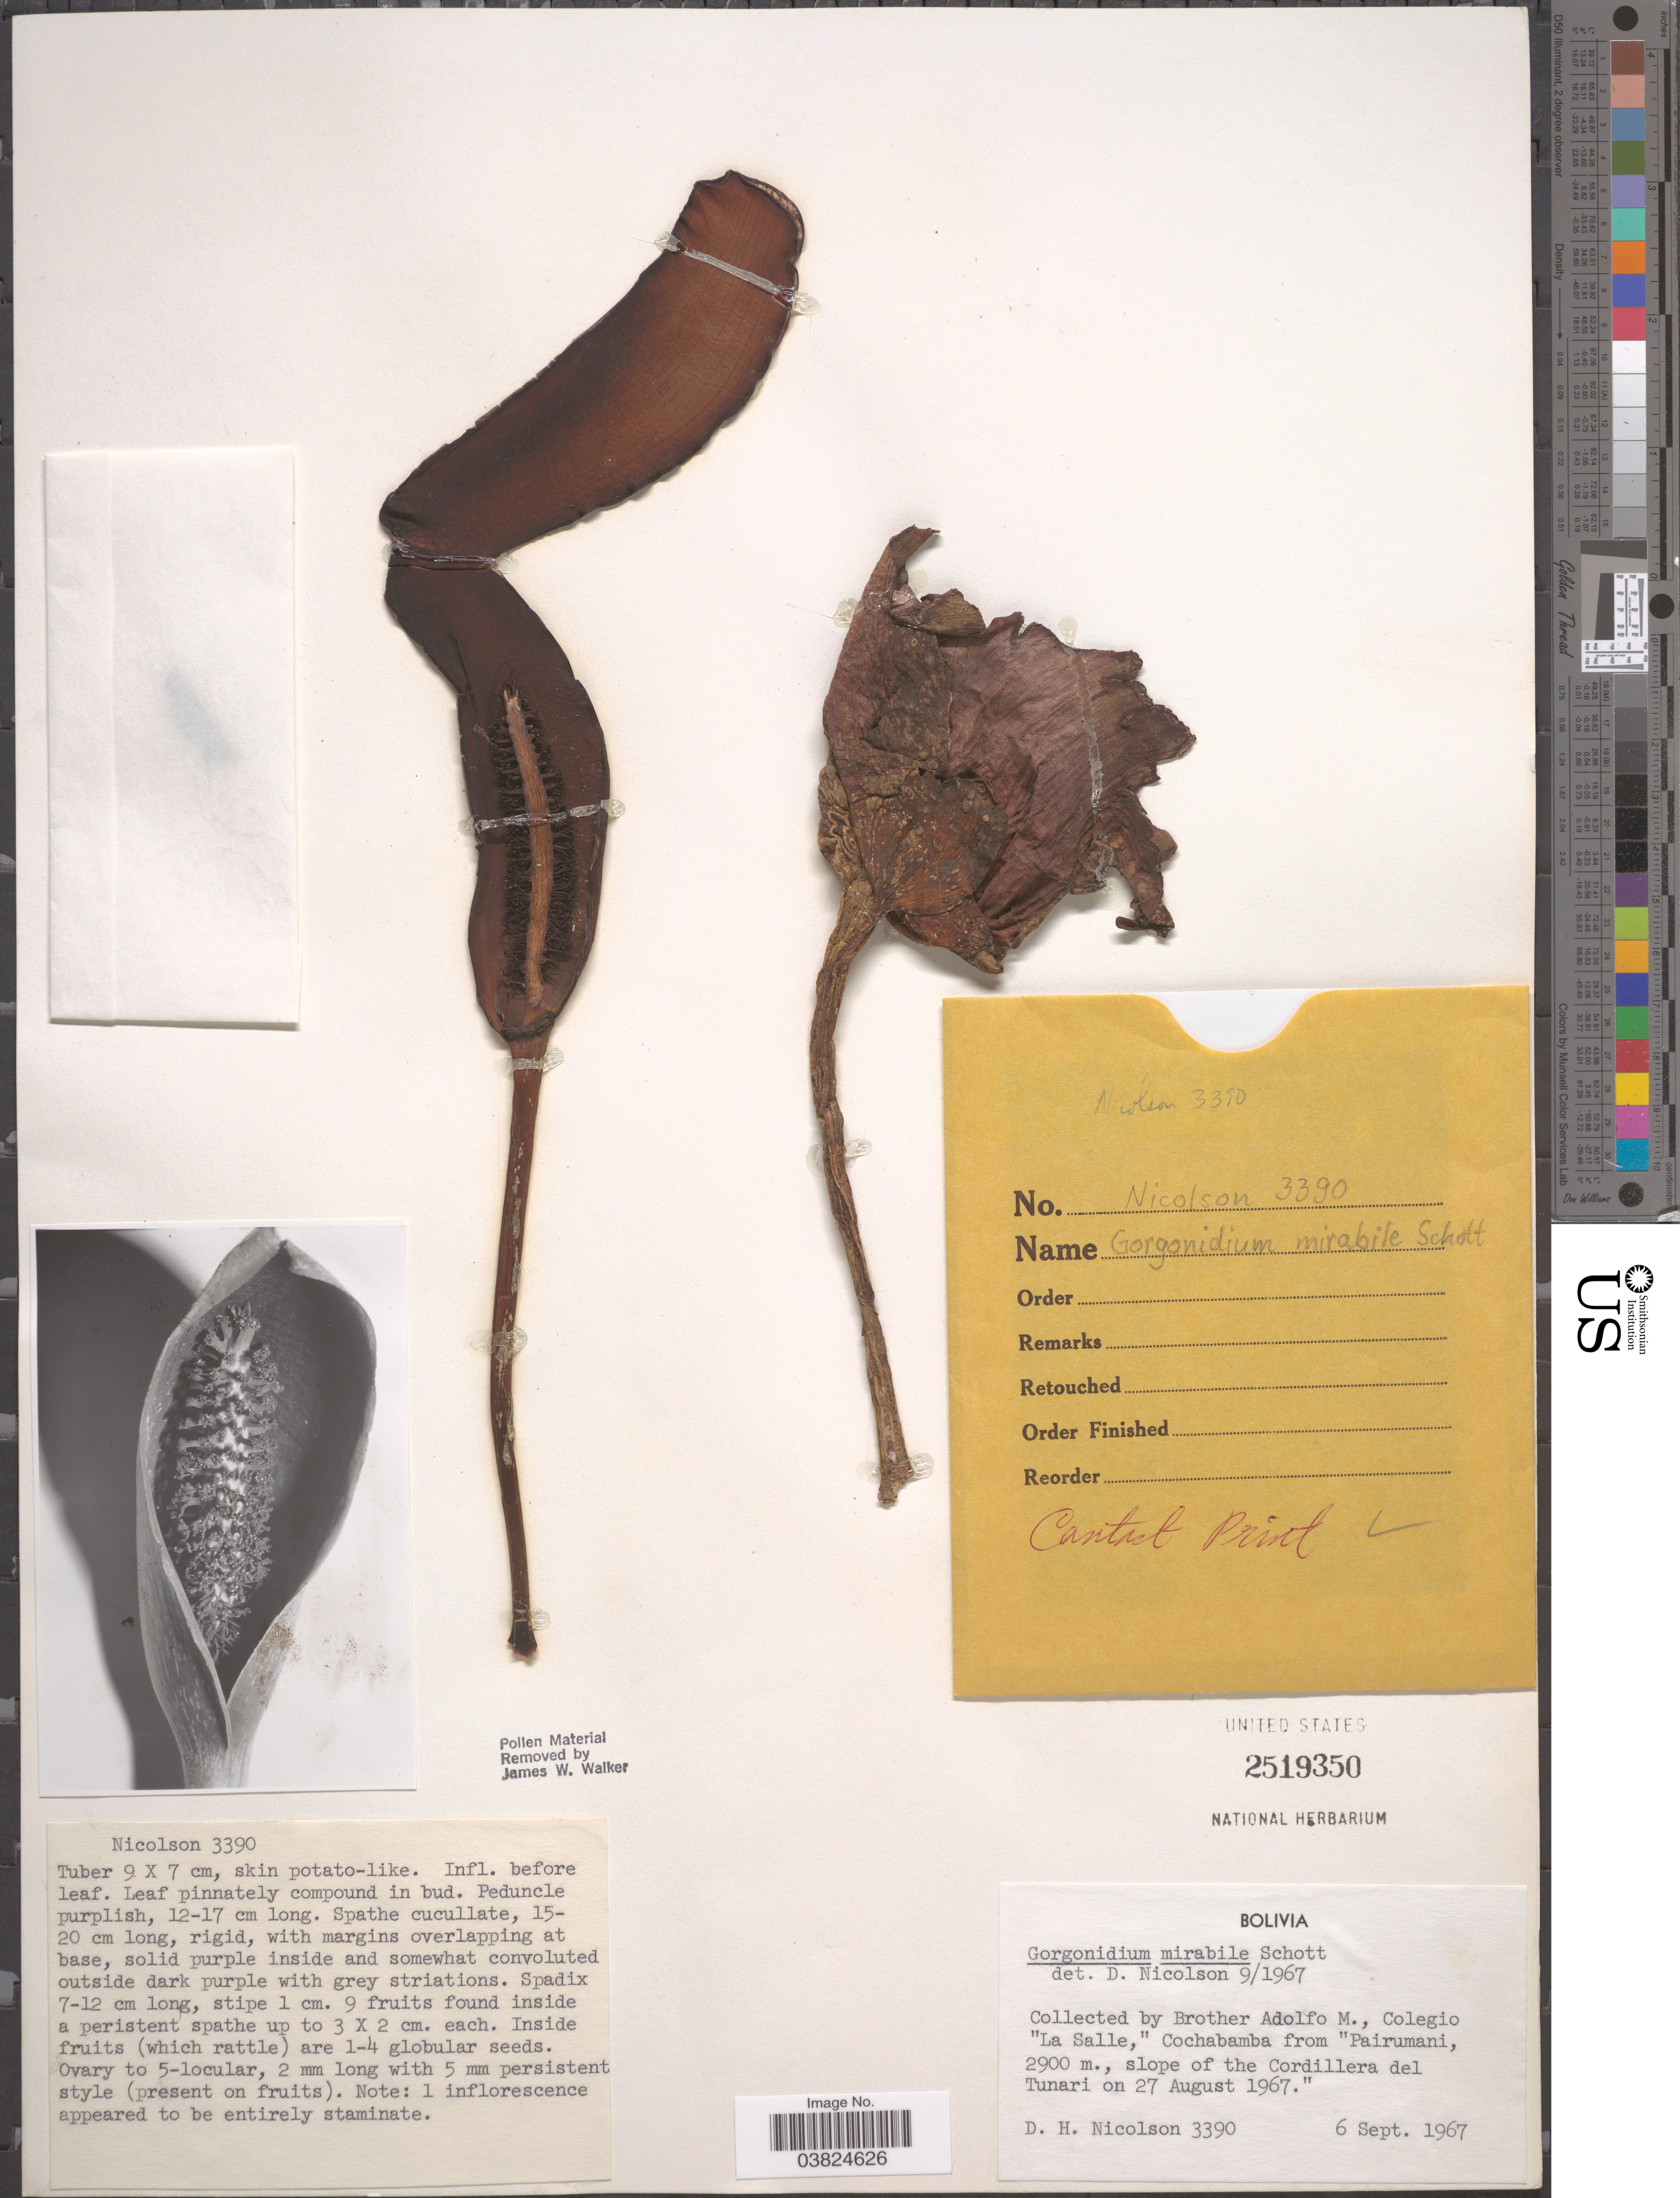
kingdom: Plantae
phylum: Tracheophyta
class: Liliopsida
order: Alismatales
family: Araceae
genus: Gorgonidium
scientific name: Gorgonidium mirabile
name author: Schott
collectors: D. H. Nicolson & Bro. Adolfo M.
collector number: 3390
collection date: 1967-09-06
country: Bolivia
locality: Colegio "La Salle," Cochabamba from "Pairumani"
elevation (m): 2900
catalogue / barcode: US 2519350